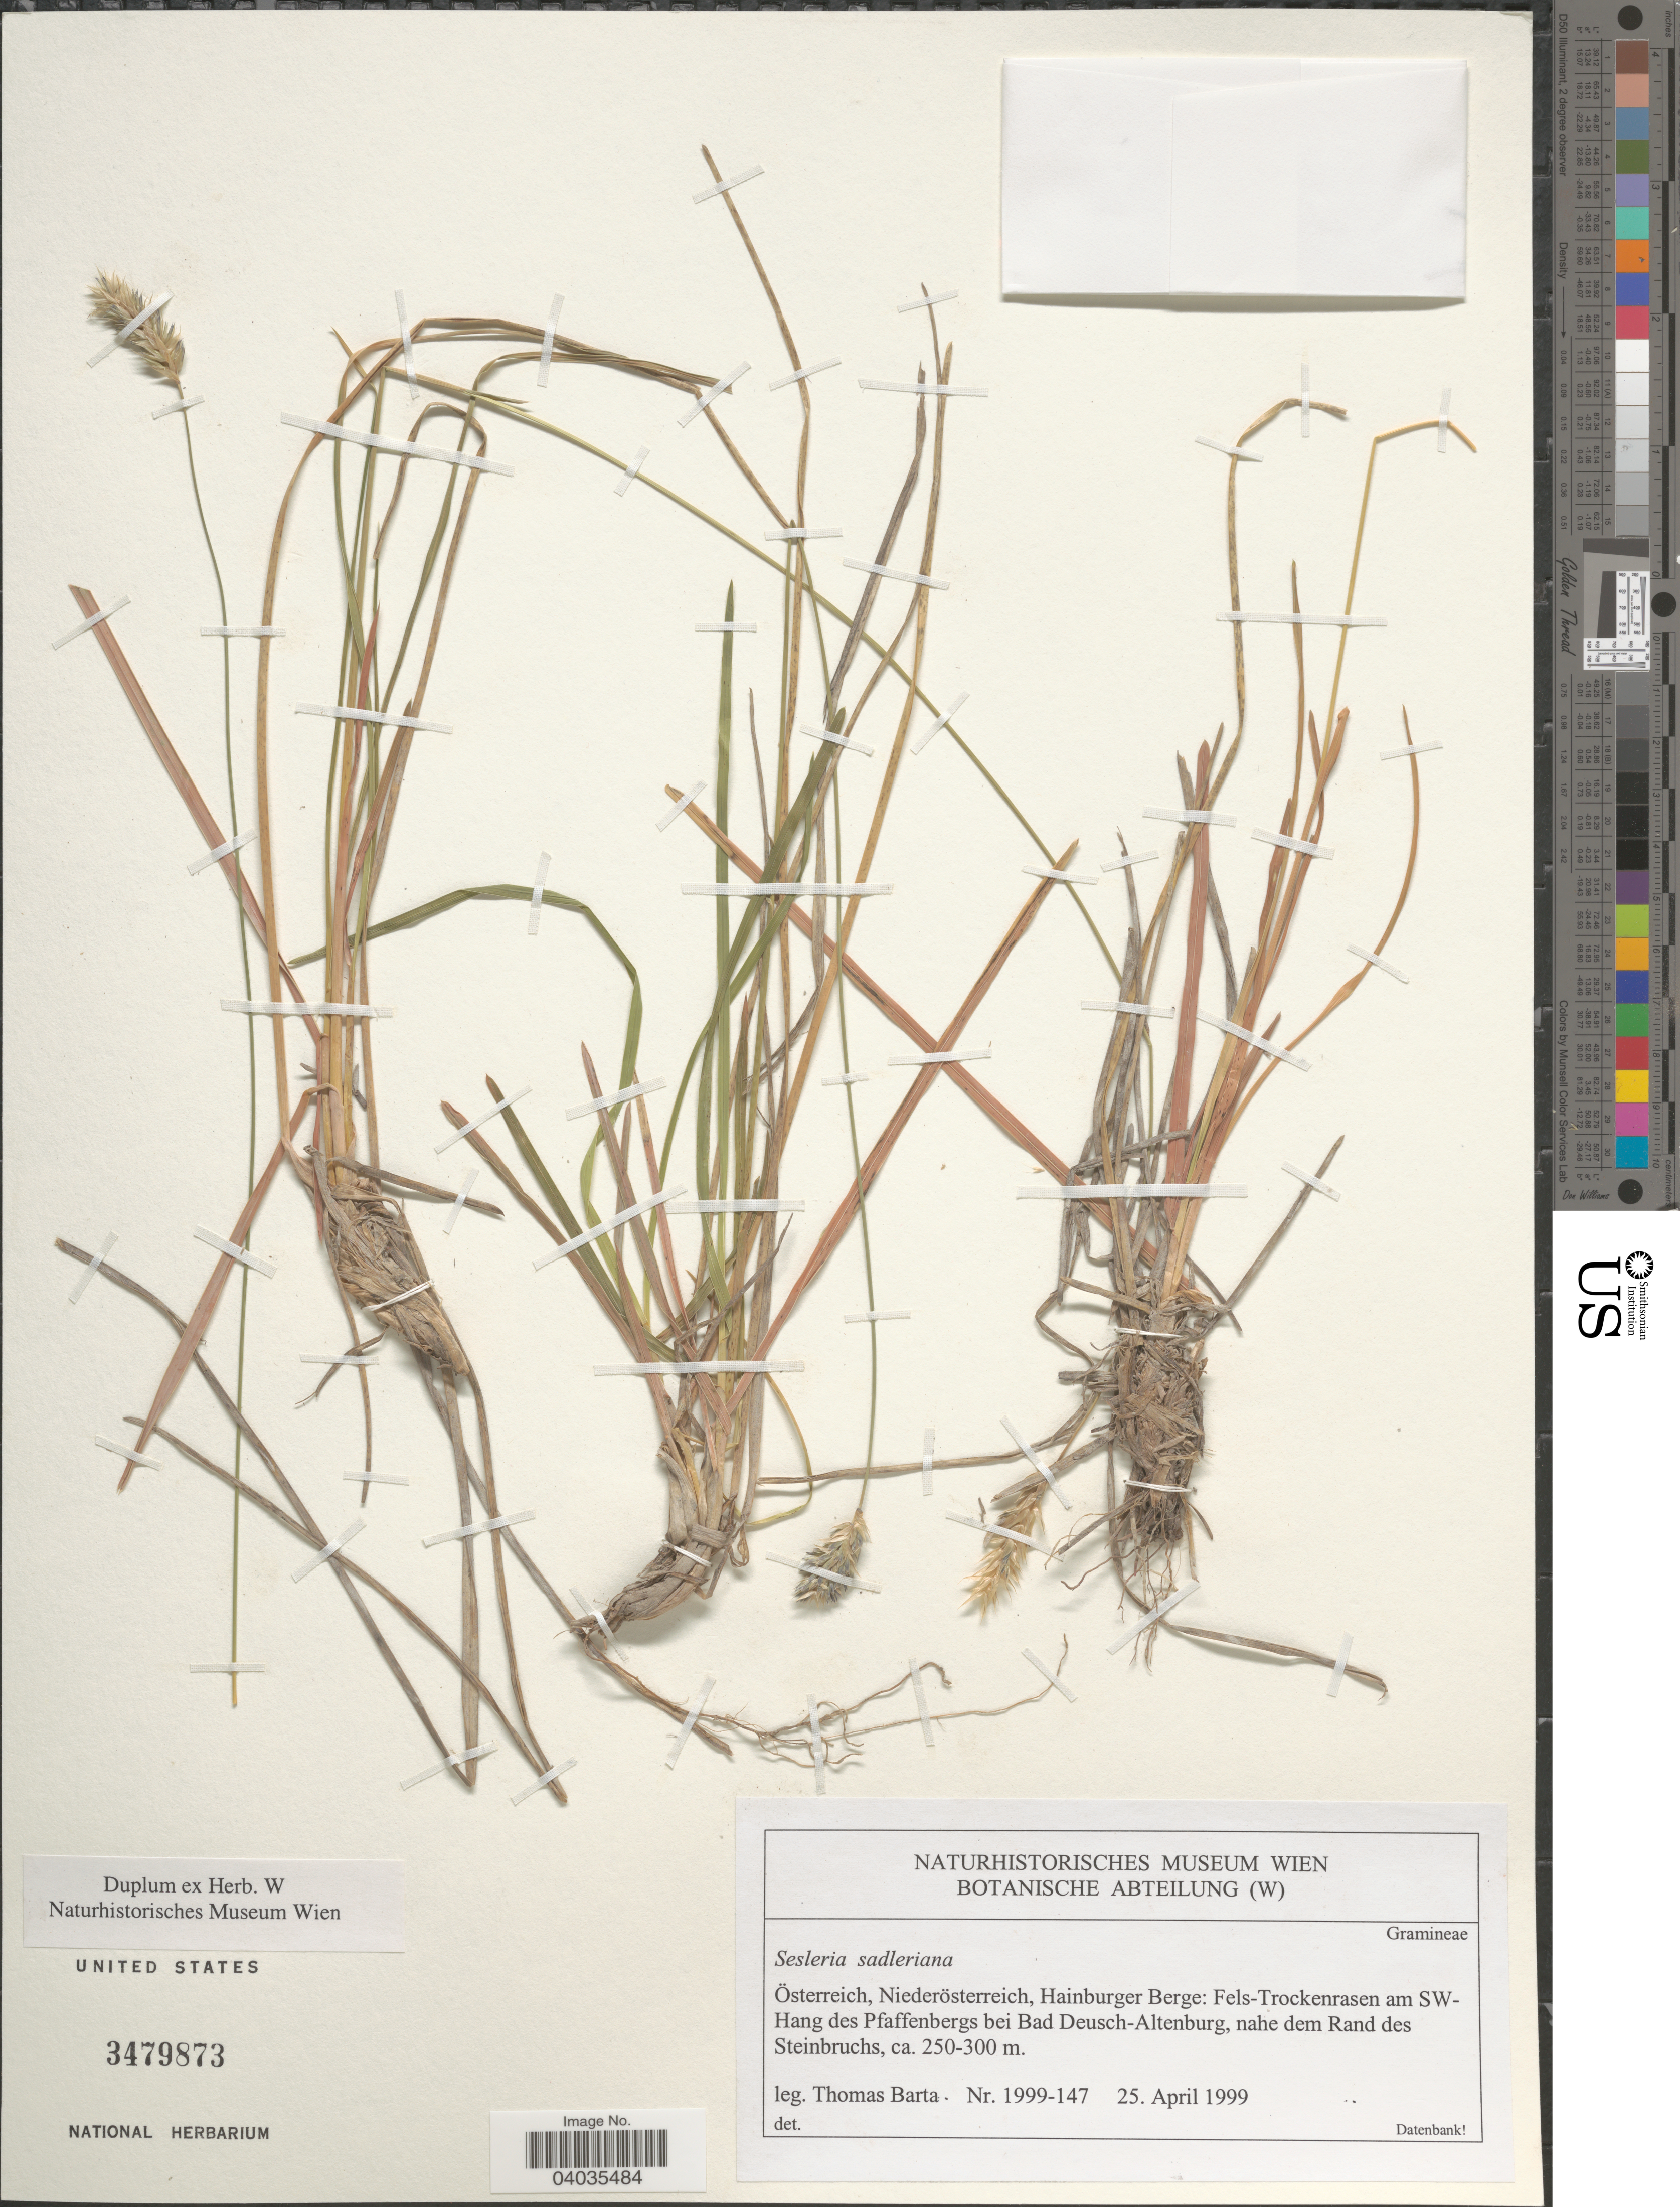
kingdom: Plantae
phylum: Tracheophyta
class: Liliopsida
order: Poales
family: Poaceae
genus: Sesleria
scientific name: Sesleria sadleriana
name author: Janka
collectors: T. Barta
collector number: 1999-147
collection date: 1999-04-25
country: Austria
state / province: Niederosterreich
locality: Österreich, Hainburger Berge: Fels-Trockenrasen am SW-Hang des Pfaffenbergs bei Bad Deusch-Altenburg, nahe dem Rand des Steinbruchs.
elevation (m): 250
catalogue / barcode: US 3479873